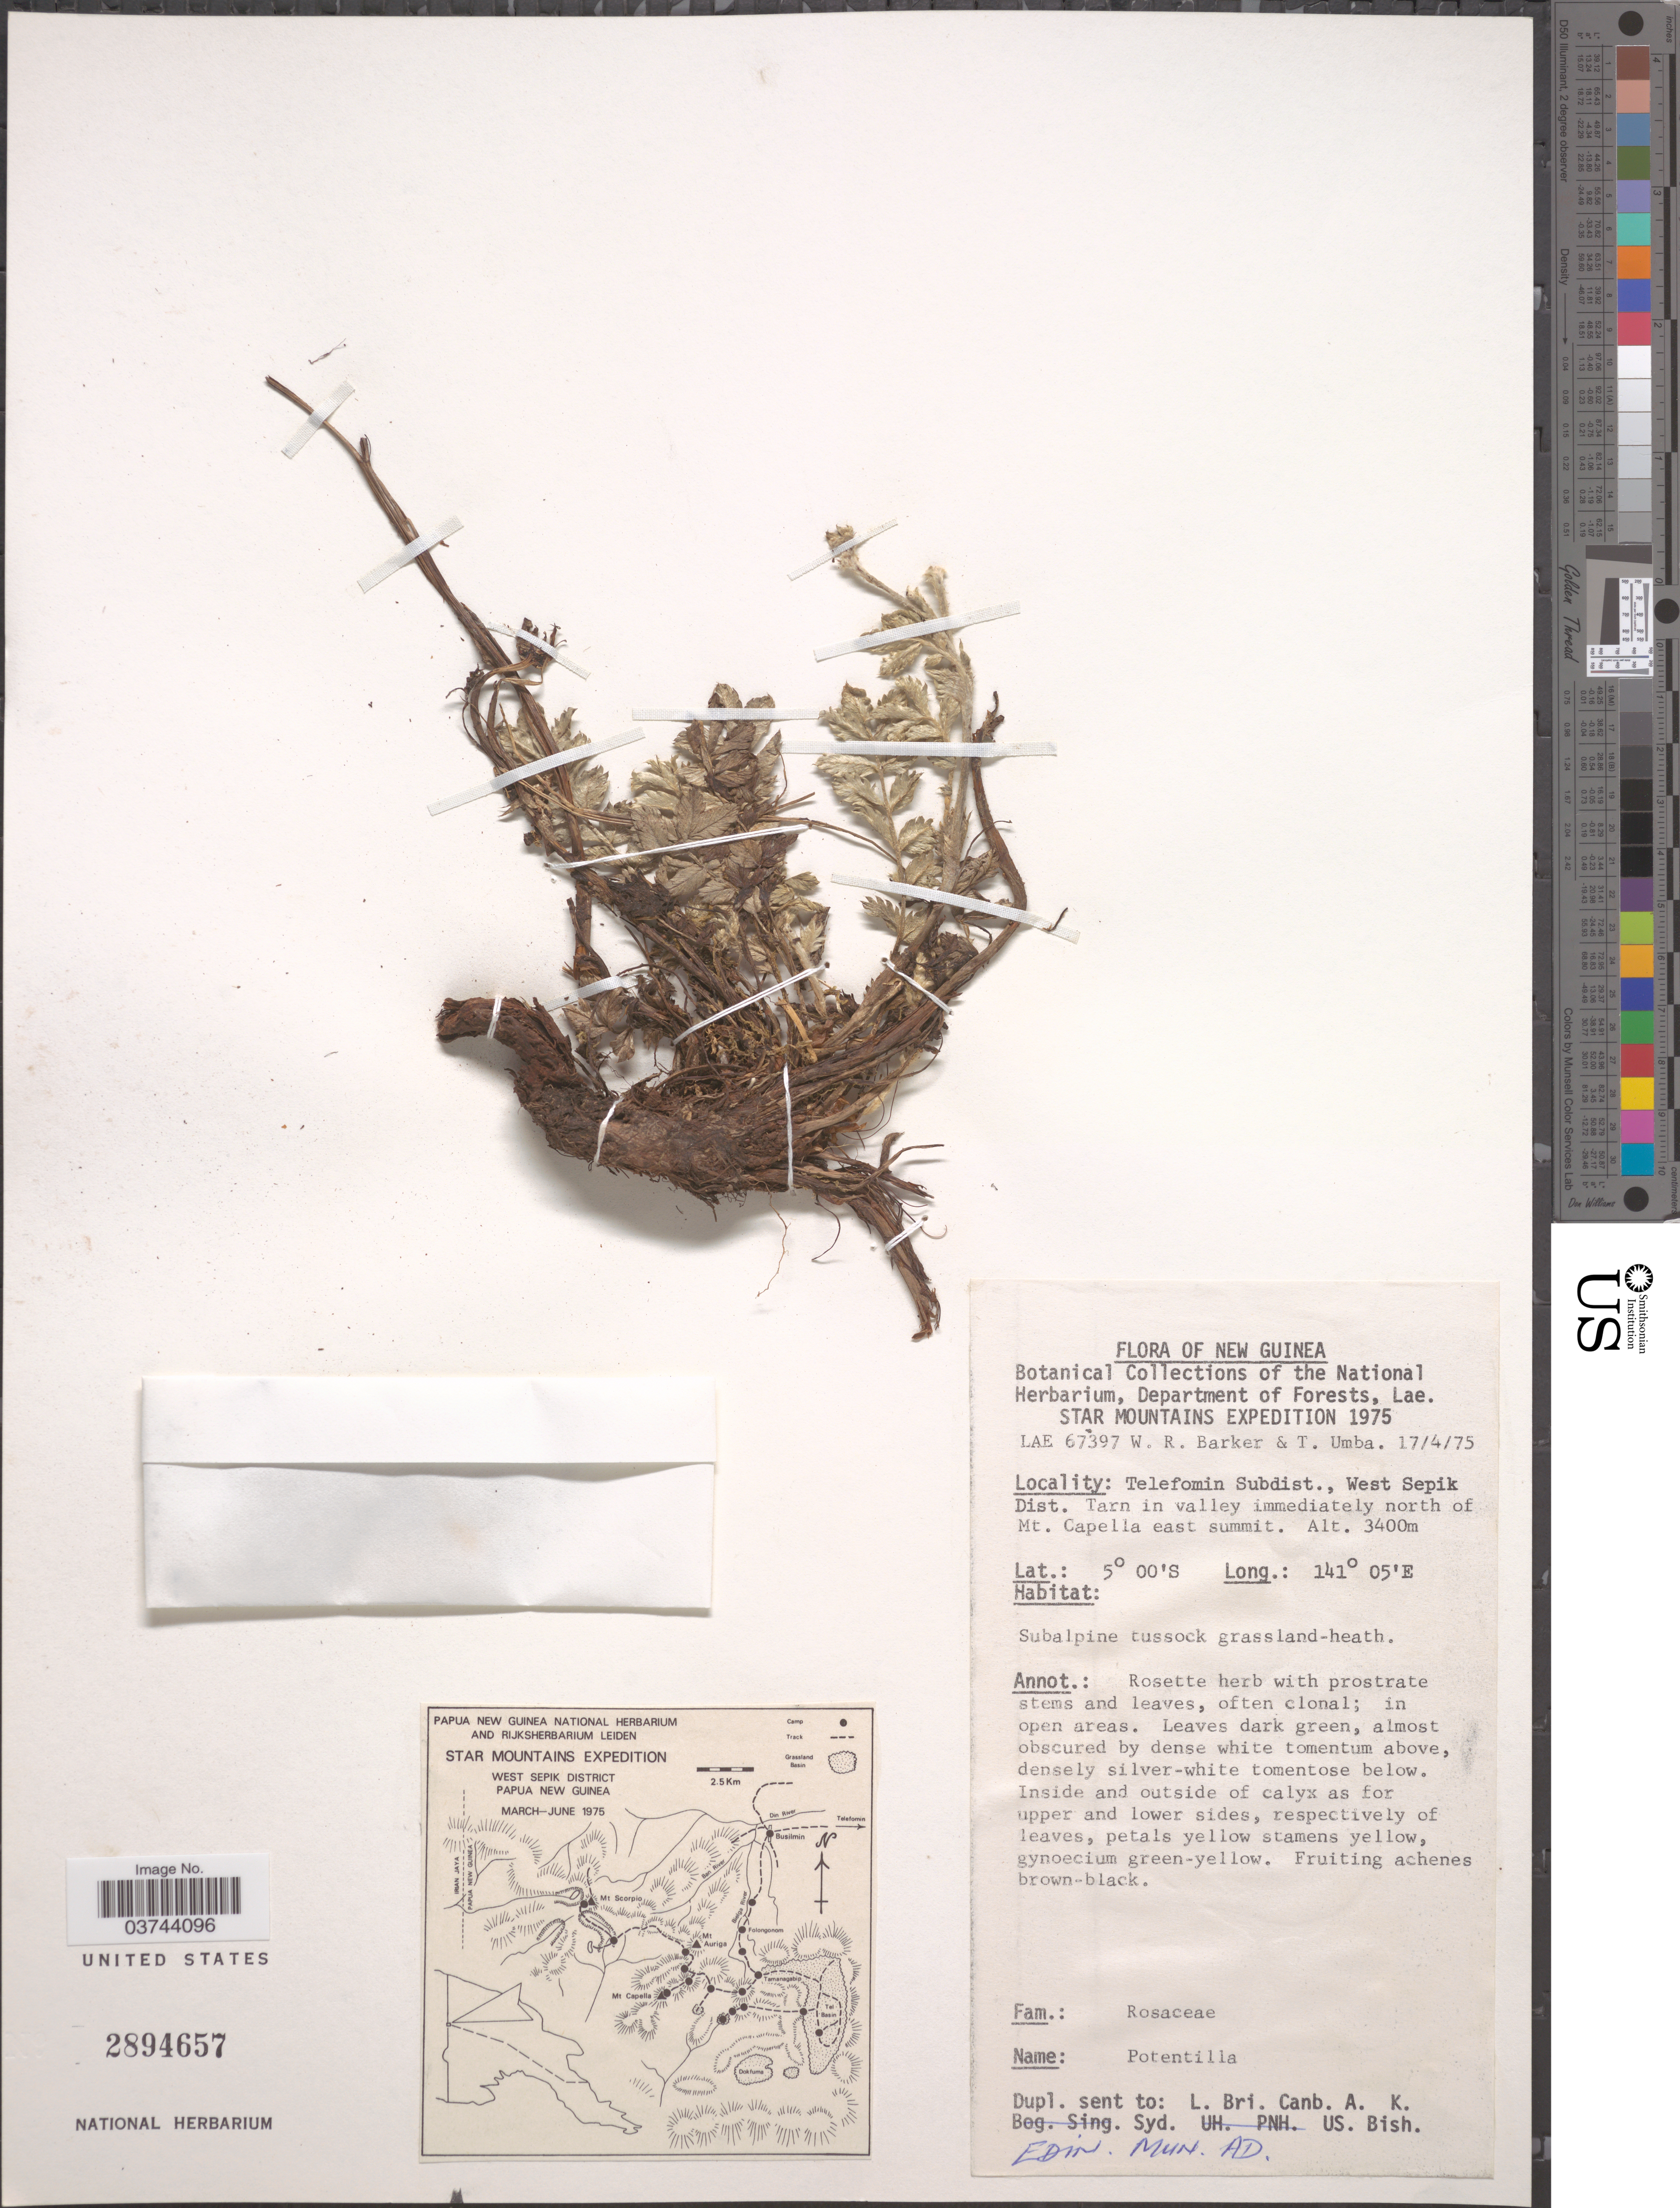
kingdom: Plantae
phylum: Tracheophyta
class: Magnoliopsida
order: Rosales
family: Rosaceae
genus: Potentilla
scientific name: Potentilla sp.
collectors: W. R. Barker & T. Umba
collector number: LAE67397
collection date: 1975-04-17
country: Papua New Guinea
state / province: Sandaun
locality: New Guinea. Telefomin Subdist., West Sepik Dist. Tarn in valley immediately north of Mt. Capella east of summit.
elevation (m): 3400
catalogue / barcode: US 2894657